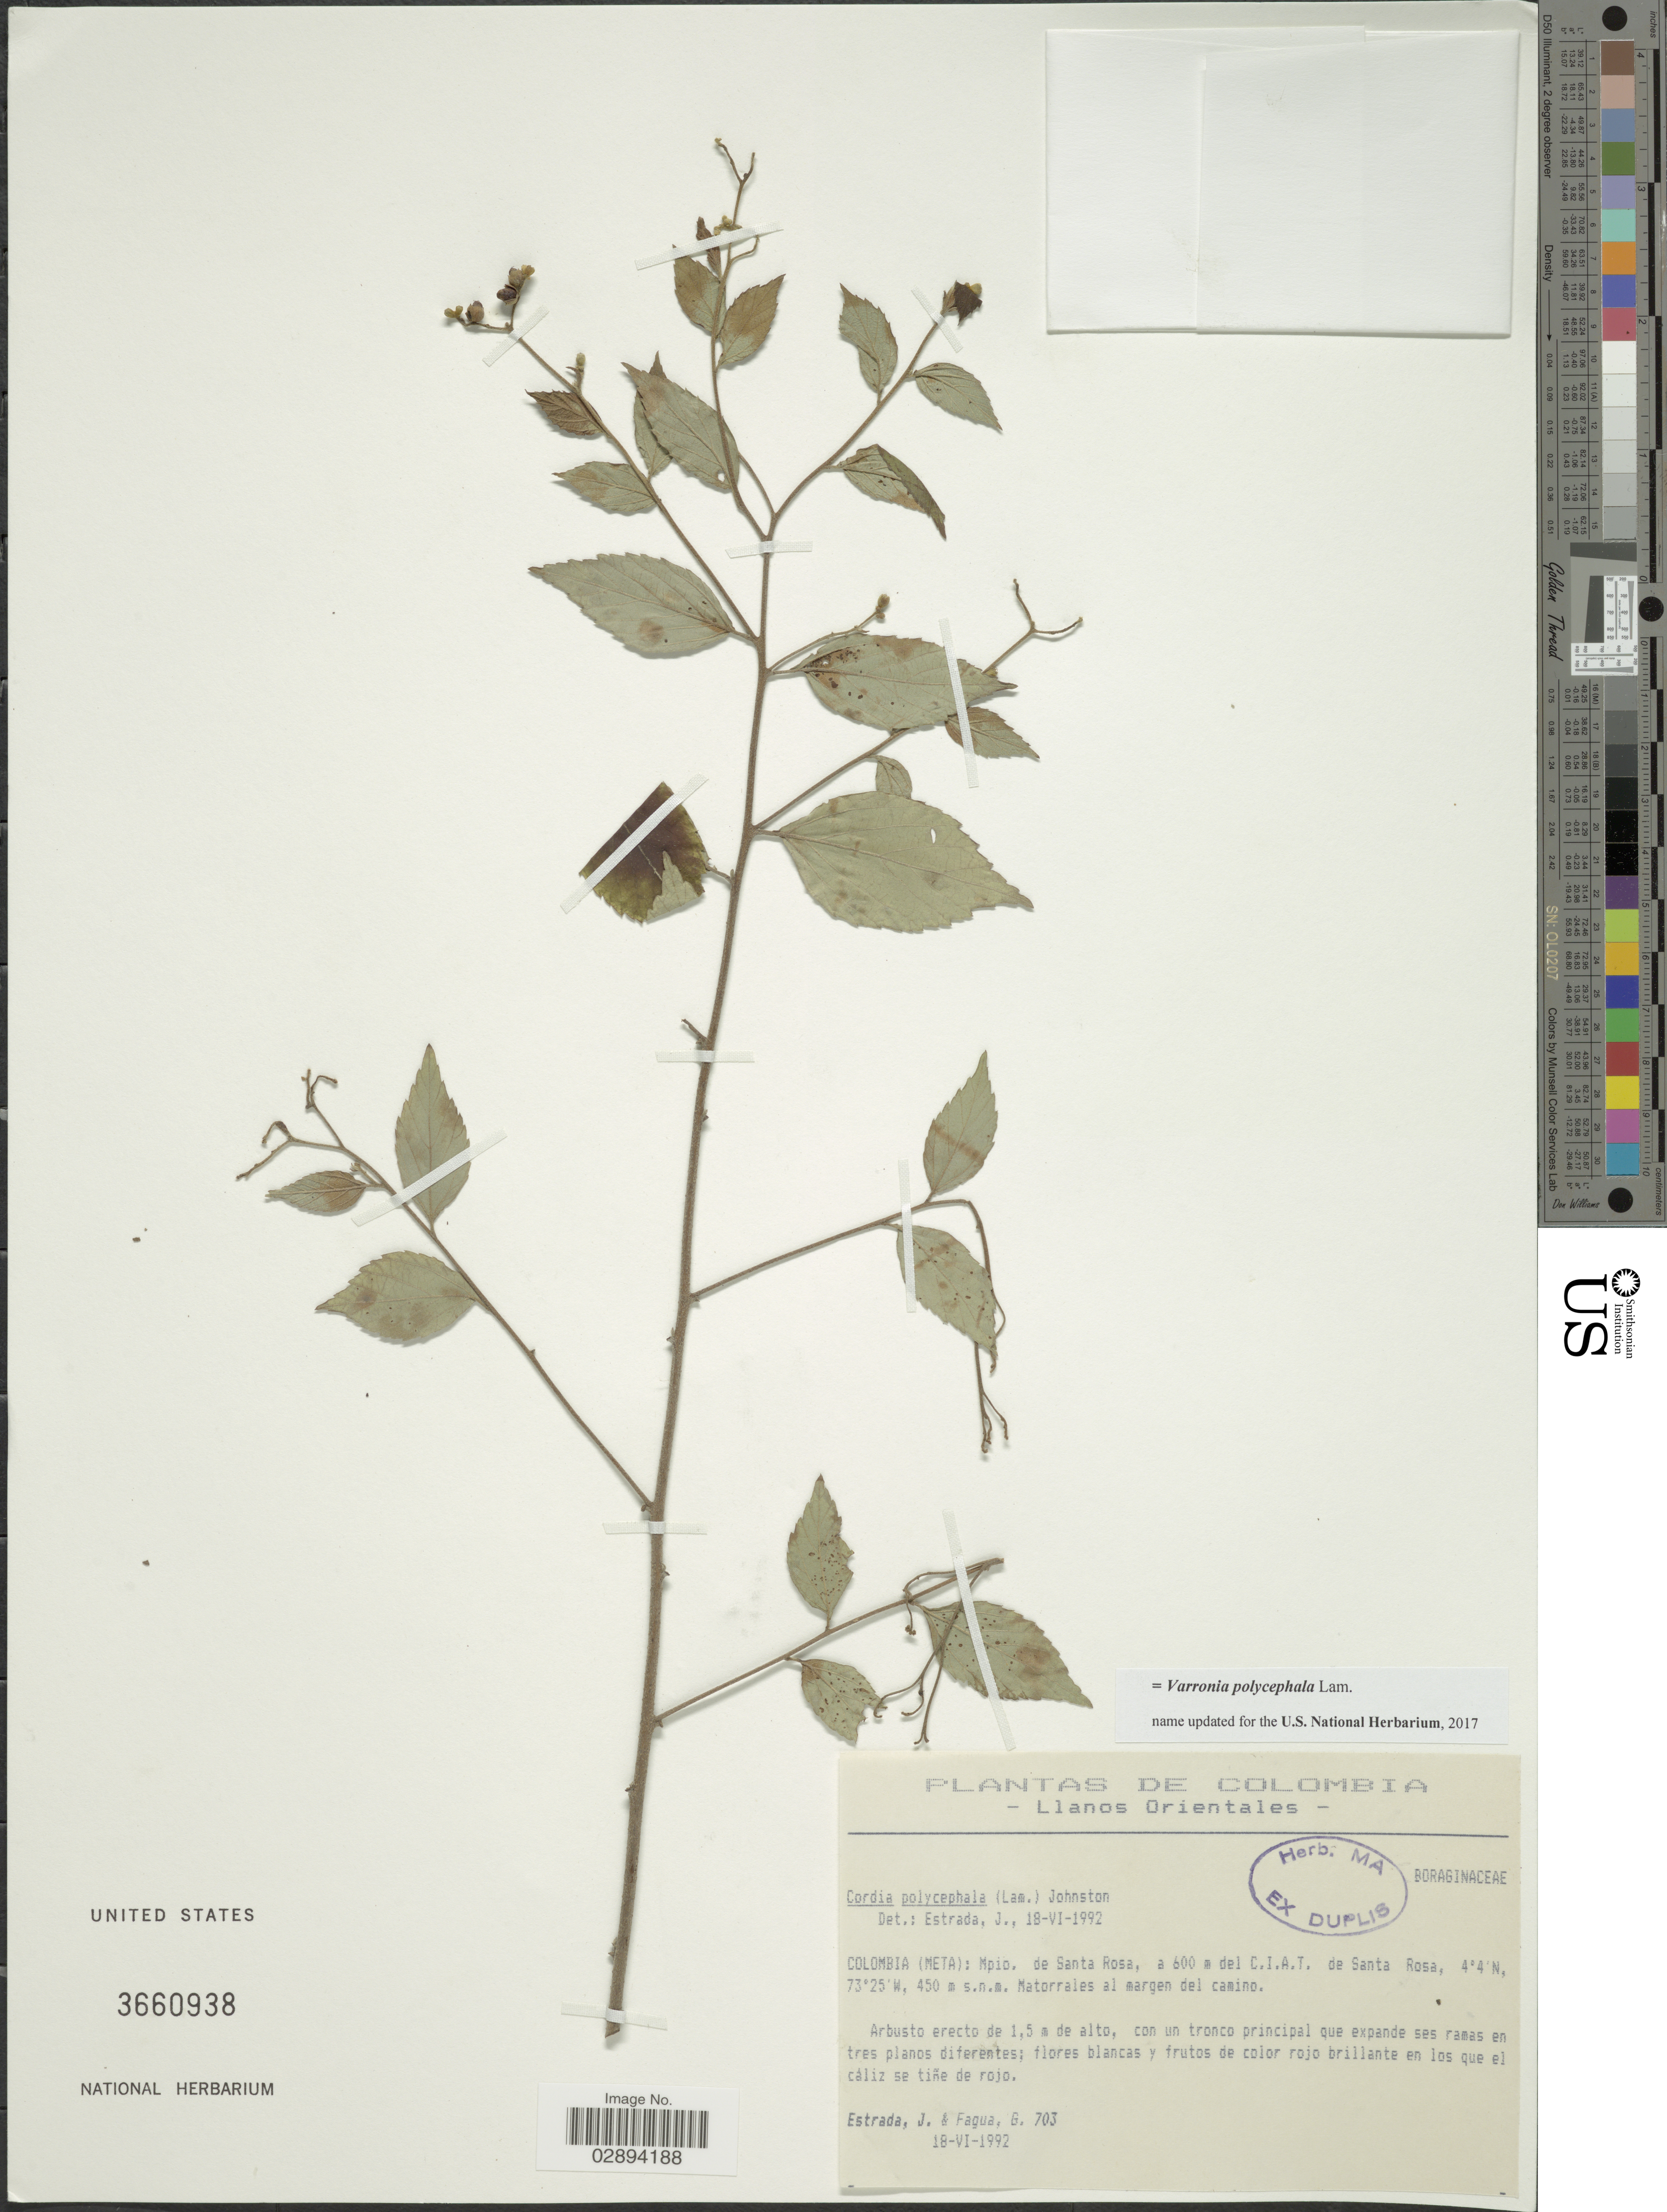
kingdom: Plantae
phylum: Tracheophyta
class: Magnoliopsida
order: Boraginales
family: Cordiaceae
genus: Varronia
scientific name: Varronia polycephala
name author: Lam.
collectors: J. Estrada & G. Fagua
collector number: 703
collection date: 1992-06-18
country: Colombia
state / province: Meta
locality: Llanos Orientales, Mpio. de Santa Rosa, a 600 m del C.I.A.T. de Santa Rosa.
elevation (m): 600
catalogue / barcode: US 3660938